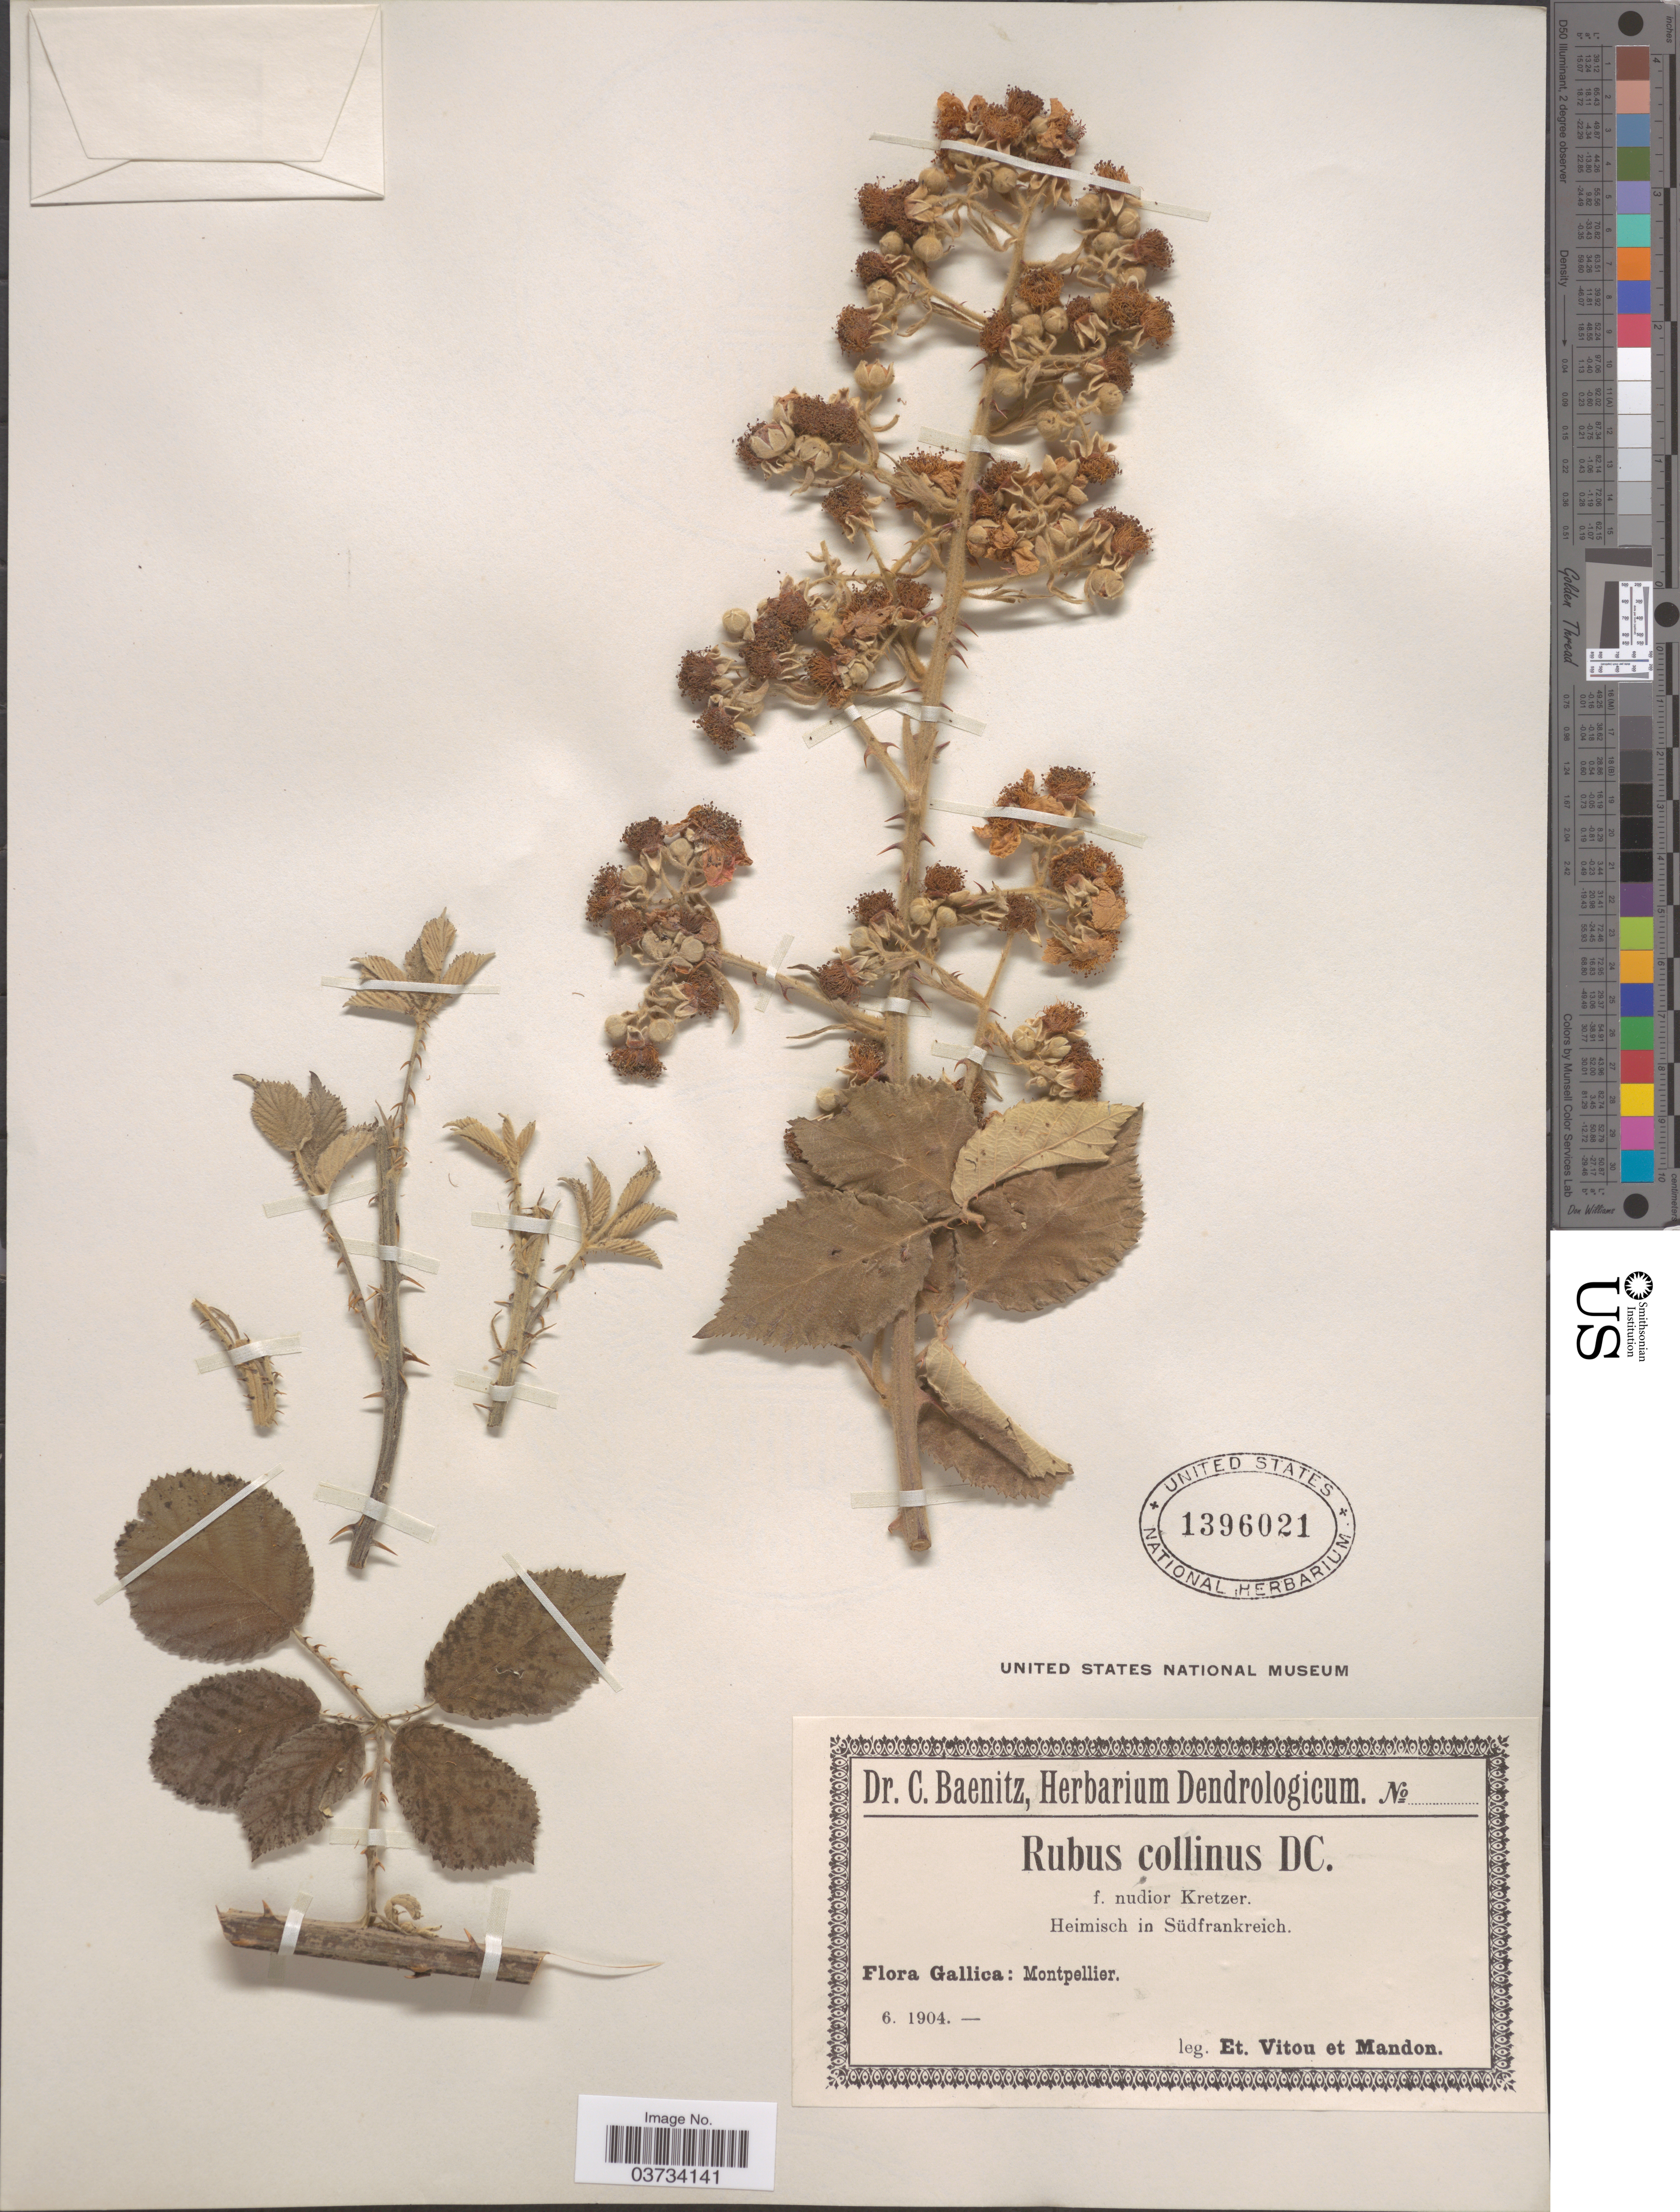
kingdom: Plantae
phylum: Tracheophyta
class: Magnoliopsida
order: Rosales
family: Rosaceae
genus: Rubus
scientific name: Rubus collinus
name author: DC.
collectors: E. Vitou & Mandon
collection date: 1904-06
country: France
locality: Gallica: Montpellier.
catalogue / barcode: US 1396021